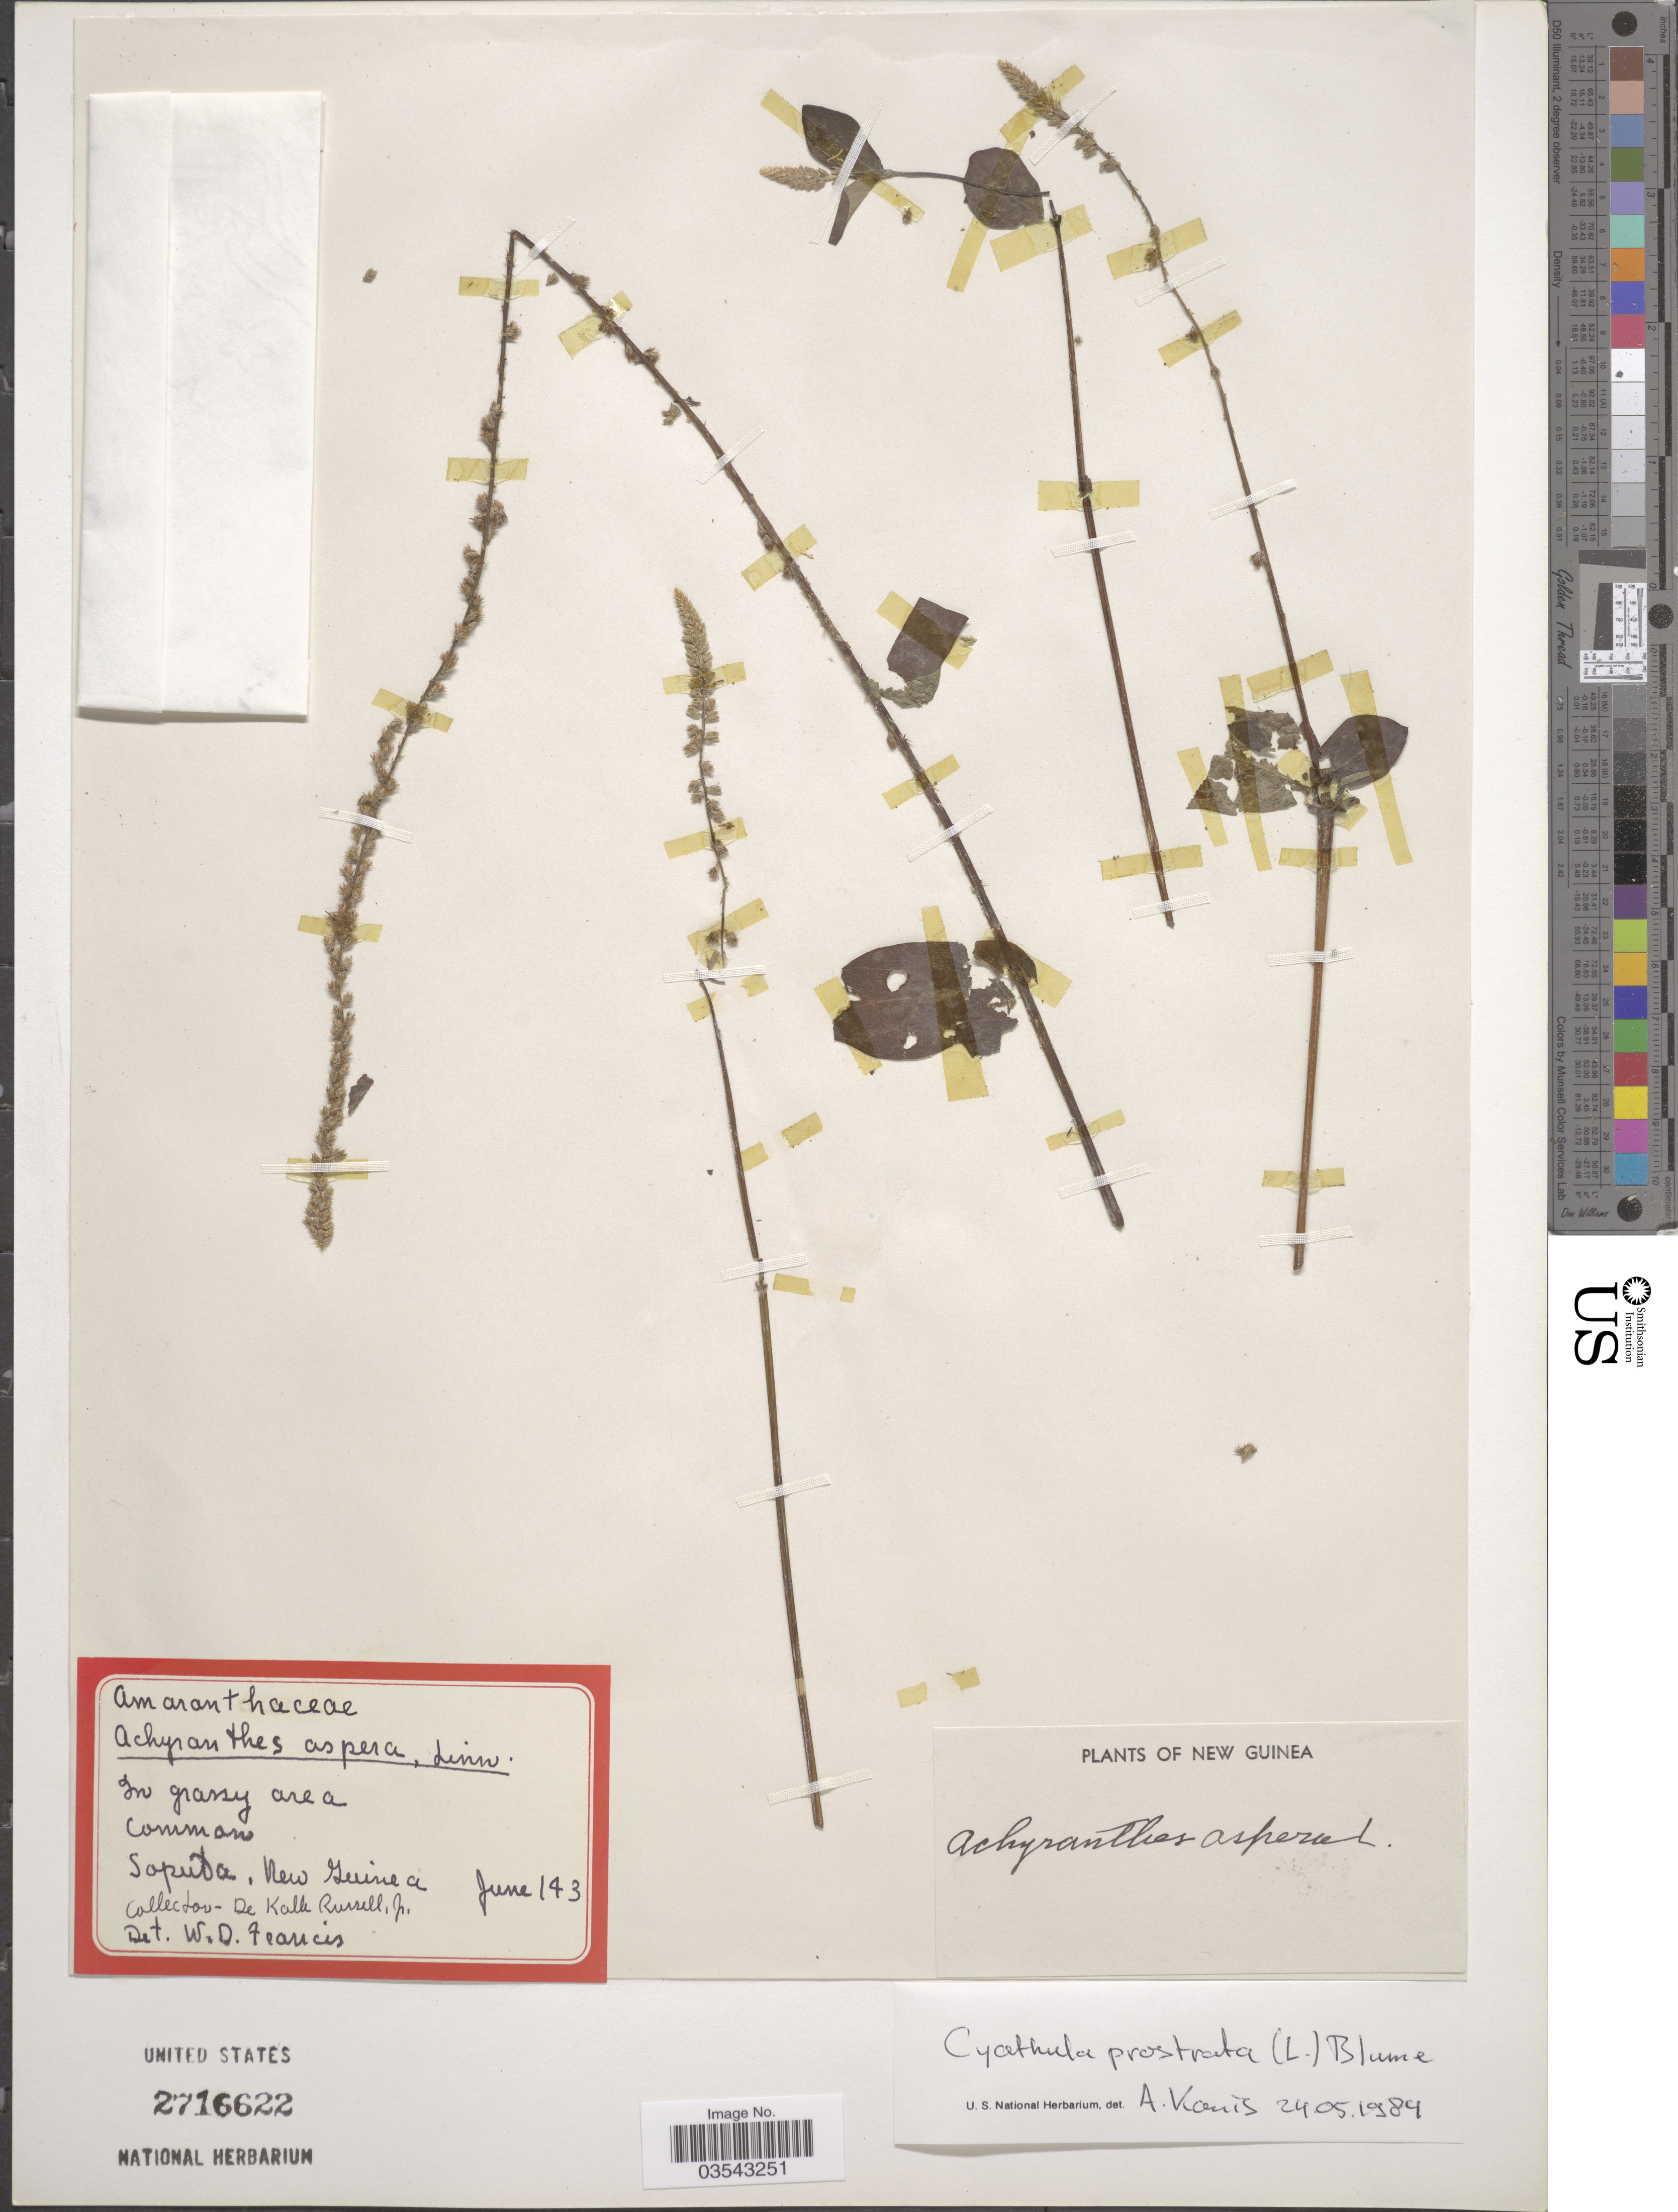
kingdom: Plantae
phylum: Tracheophyta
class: Magnoliopsida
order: Caryophyllales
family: Amaranthaceae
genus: Cyathula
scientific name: Cyathula prostrata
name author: (L.) Blume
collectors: D. K. Russell Jr.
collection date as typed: June 143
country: Papua New Guinea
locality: Soputa, New Guinea.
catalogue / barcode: US 2716622